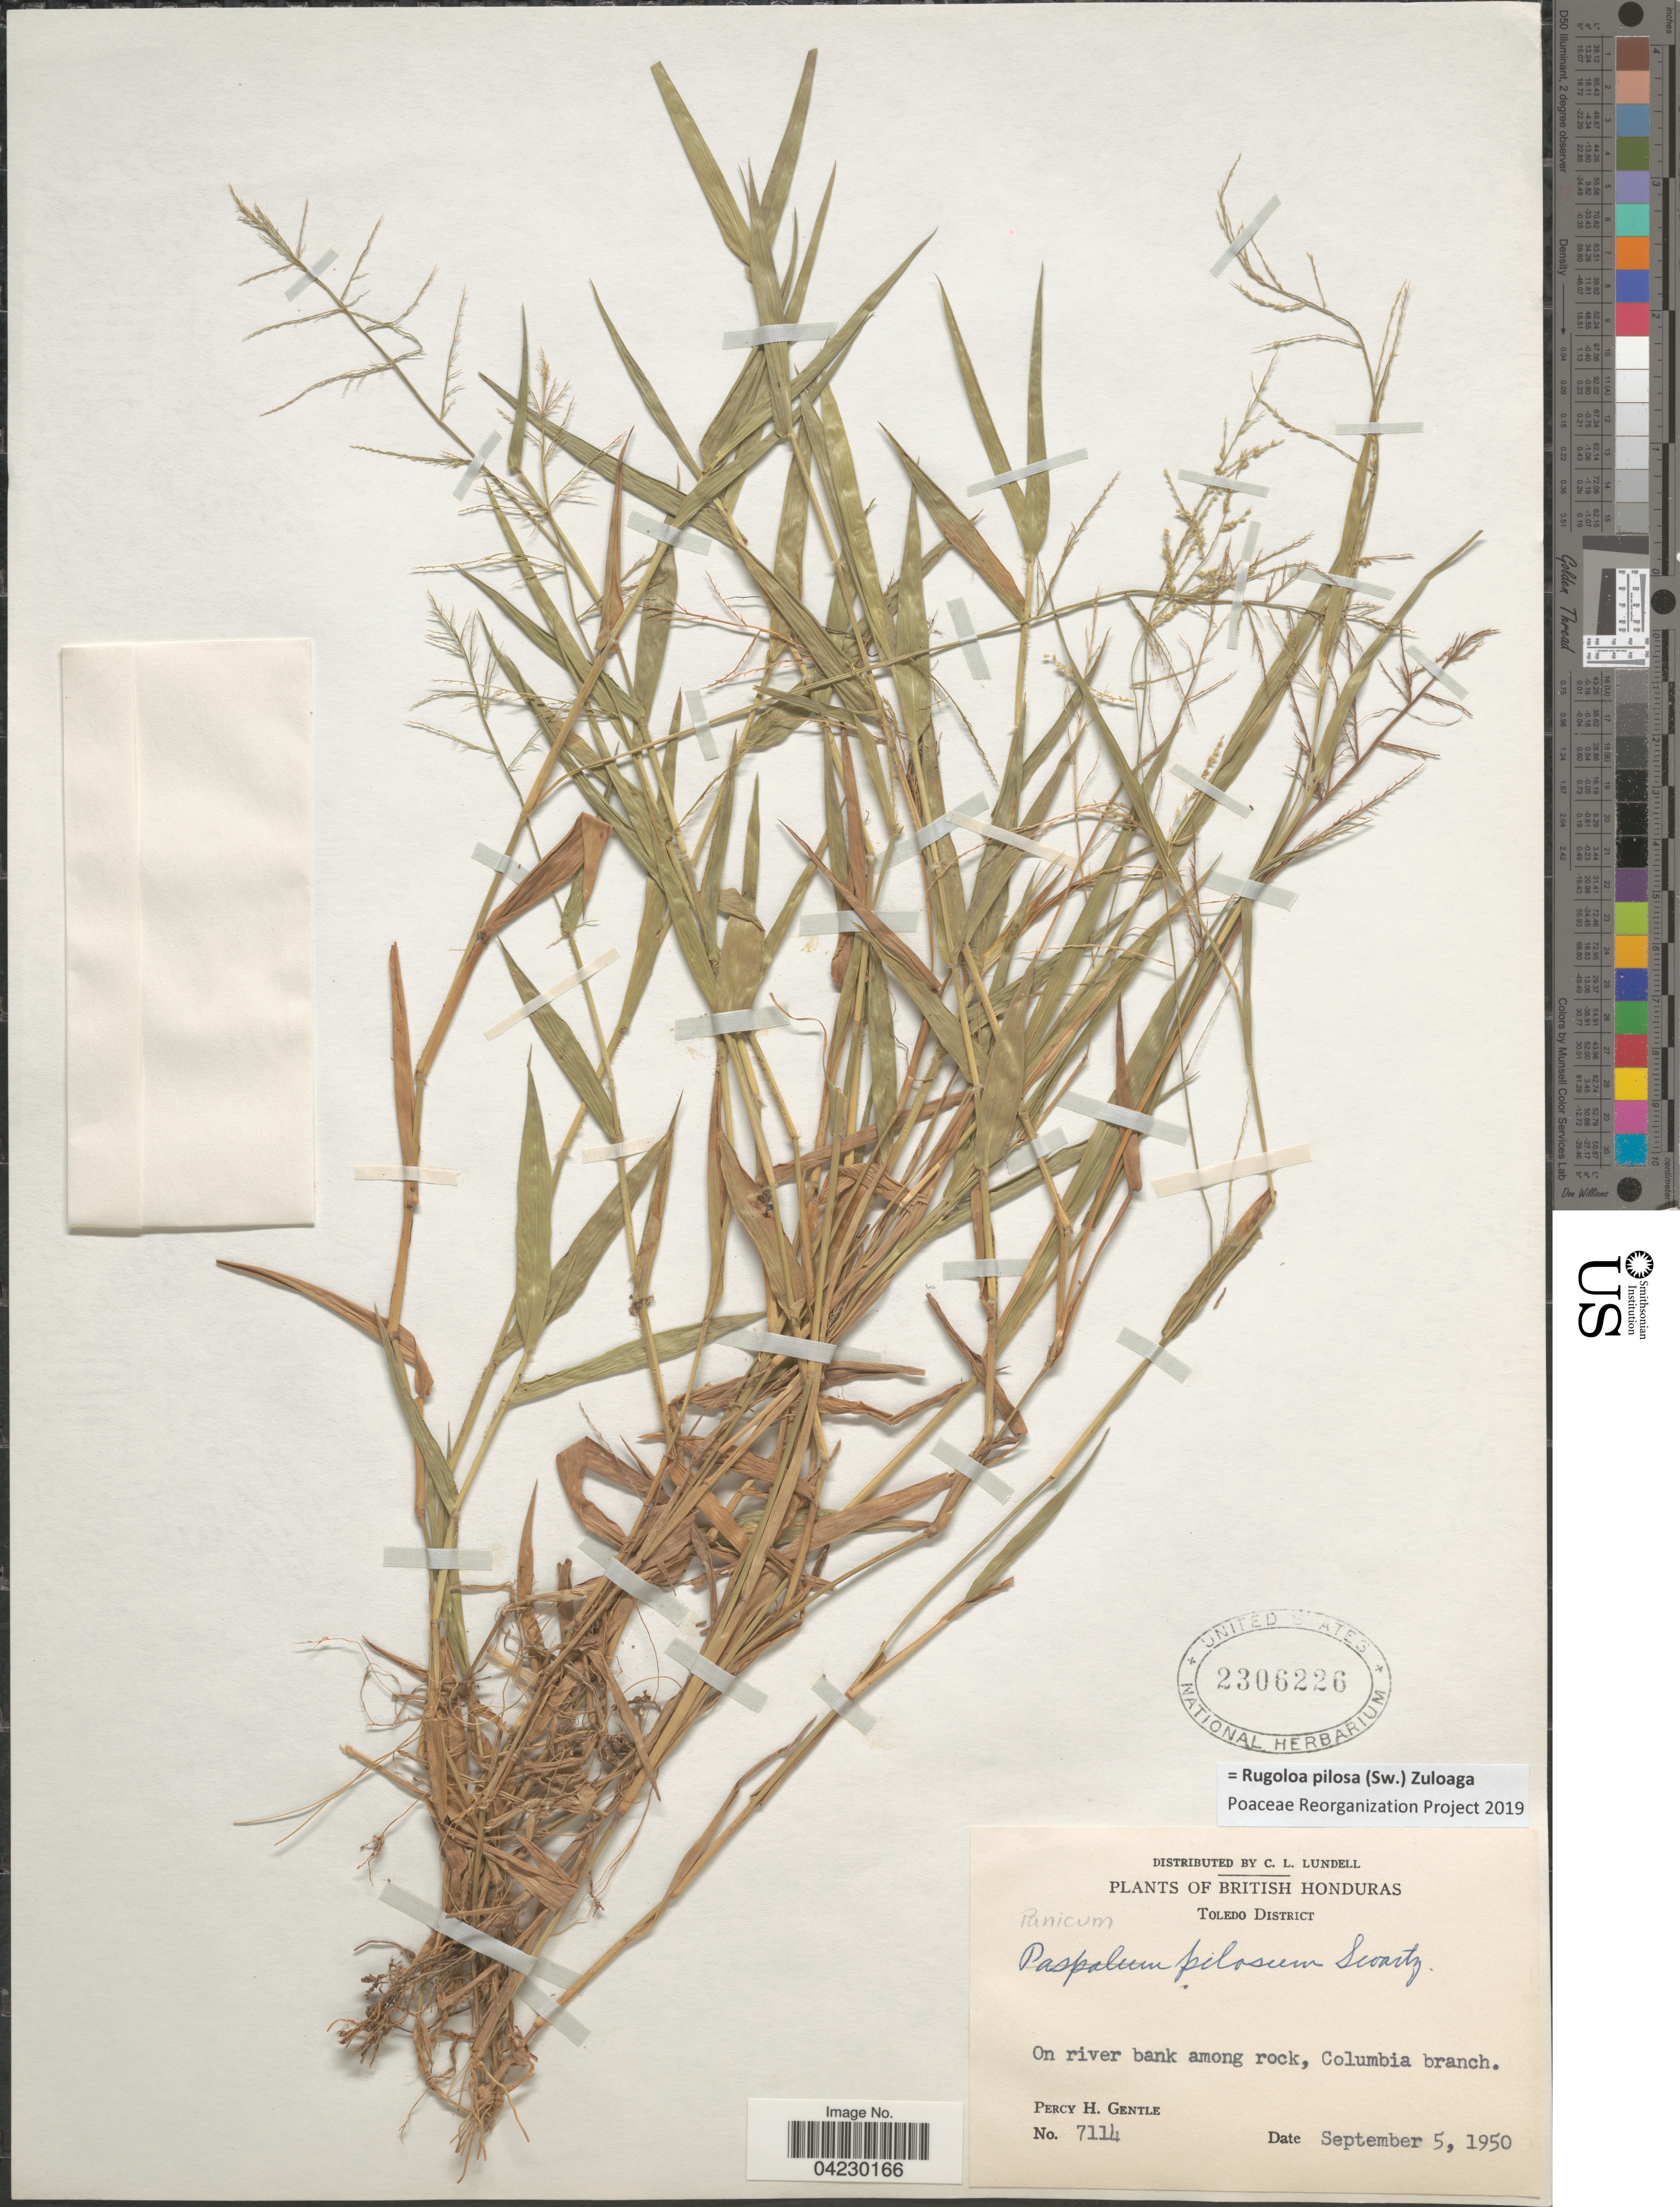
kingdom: Plantae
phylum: Tracheophyta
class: Liliopsida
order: Poales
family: Poaceae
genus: Rugoloa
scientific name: Rugoloa pilosa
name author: (Sw.) Zuloaga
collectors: P. H. Gentle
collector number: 7114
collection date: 1950-09-05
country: Belize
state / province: Toledo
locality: British Honduras. Toledo District. On river bank among rock, Columbia branch.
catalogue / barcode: US 2306226